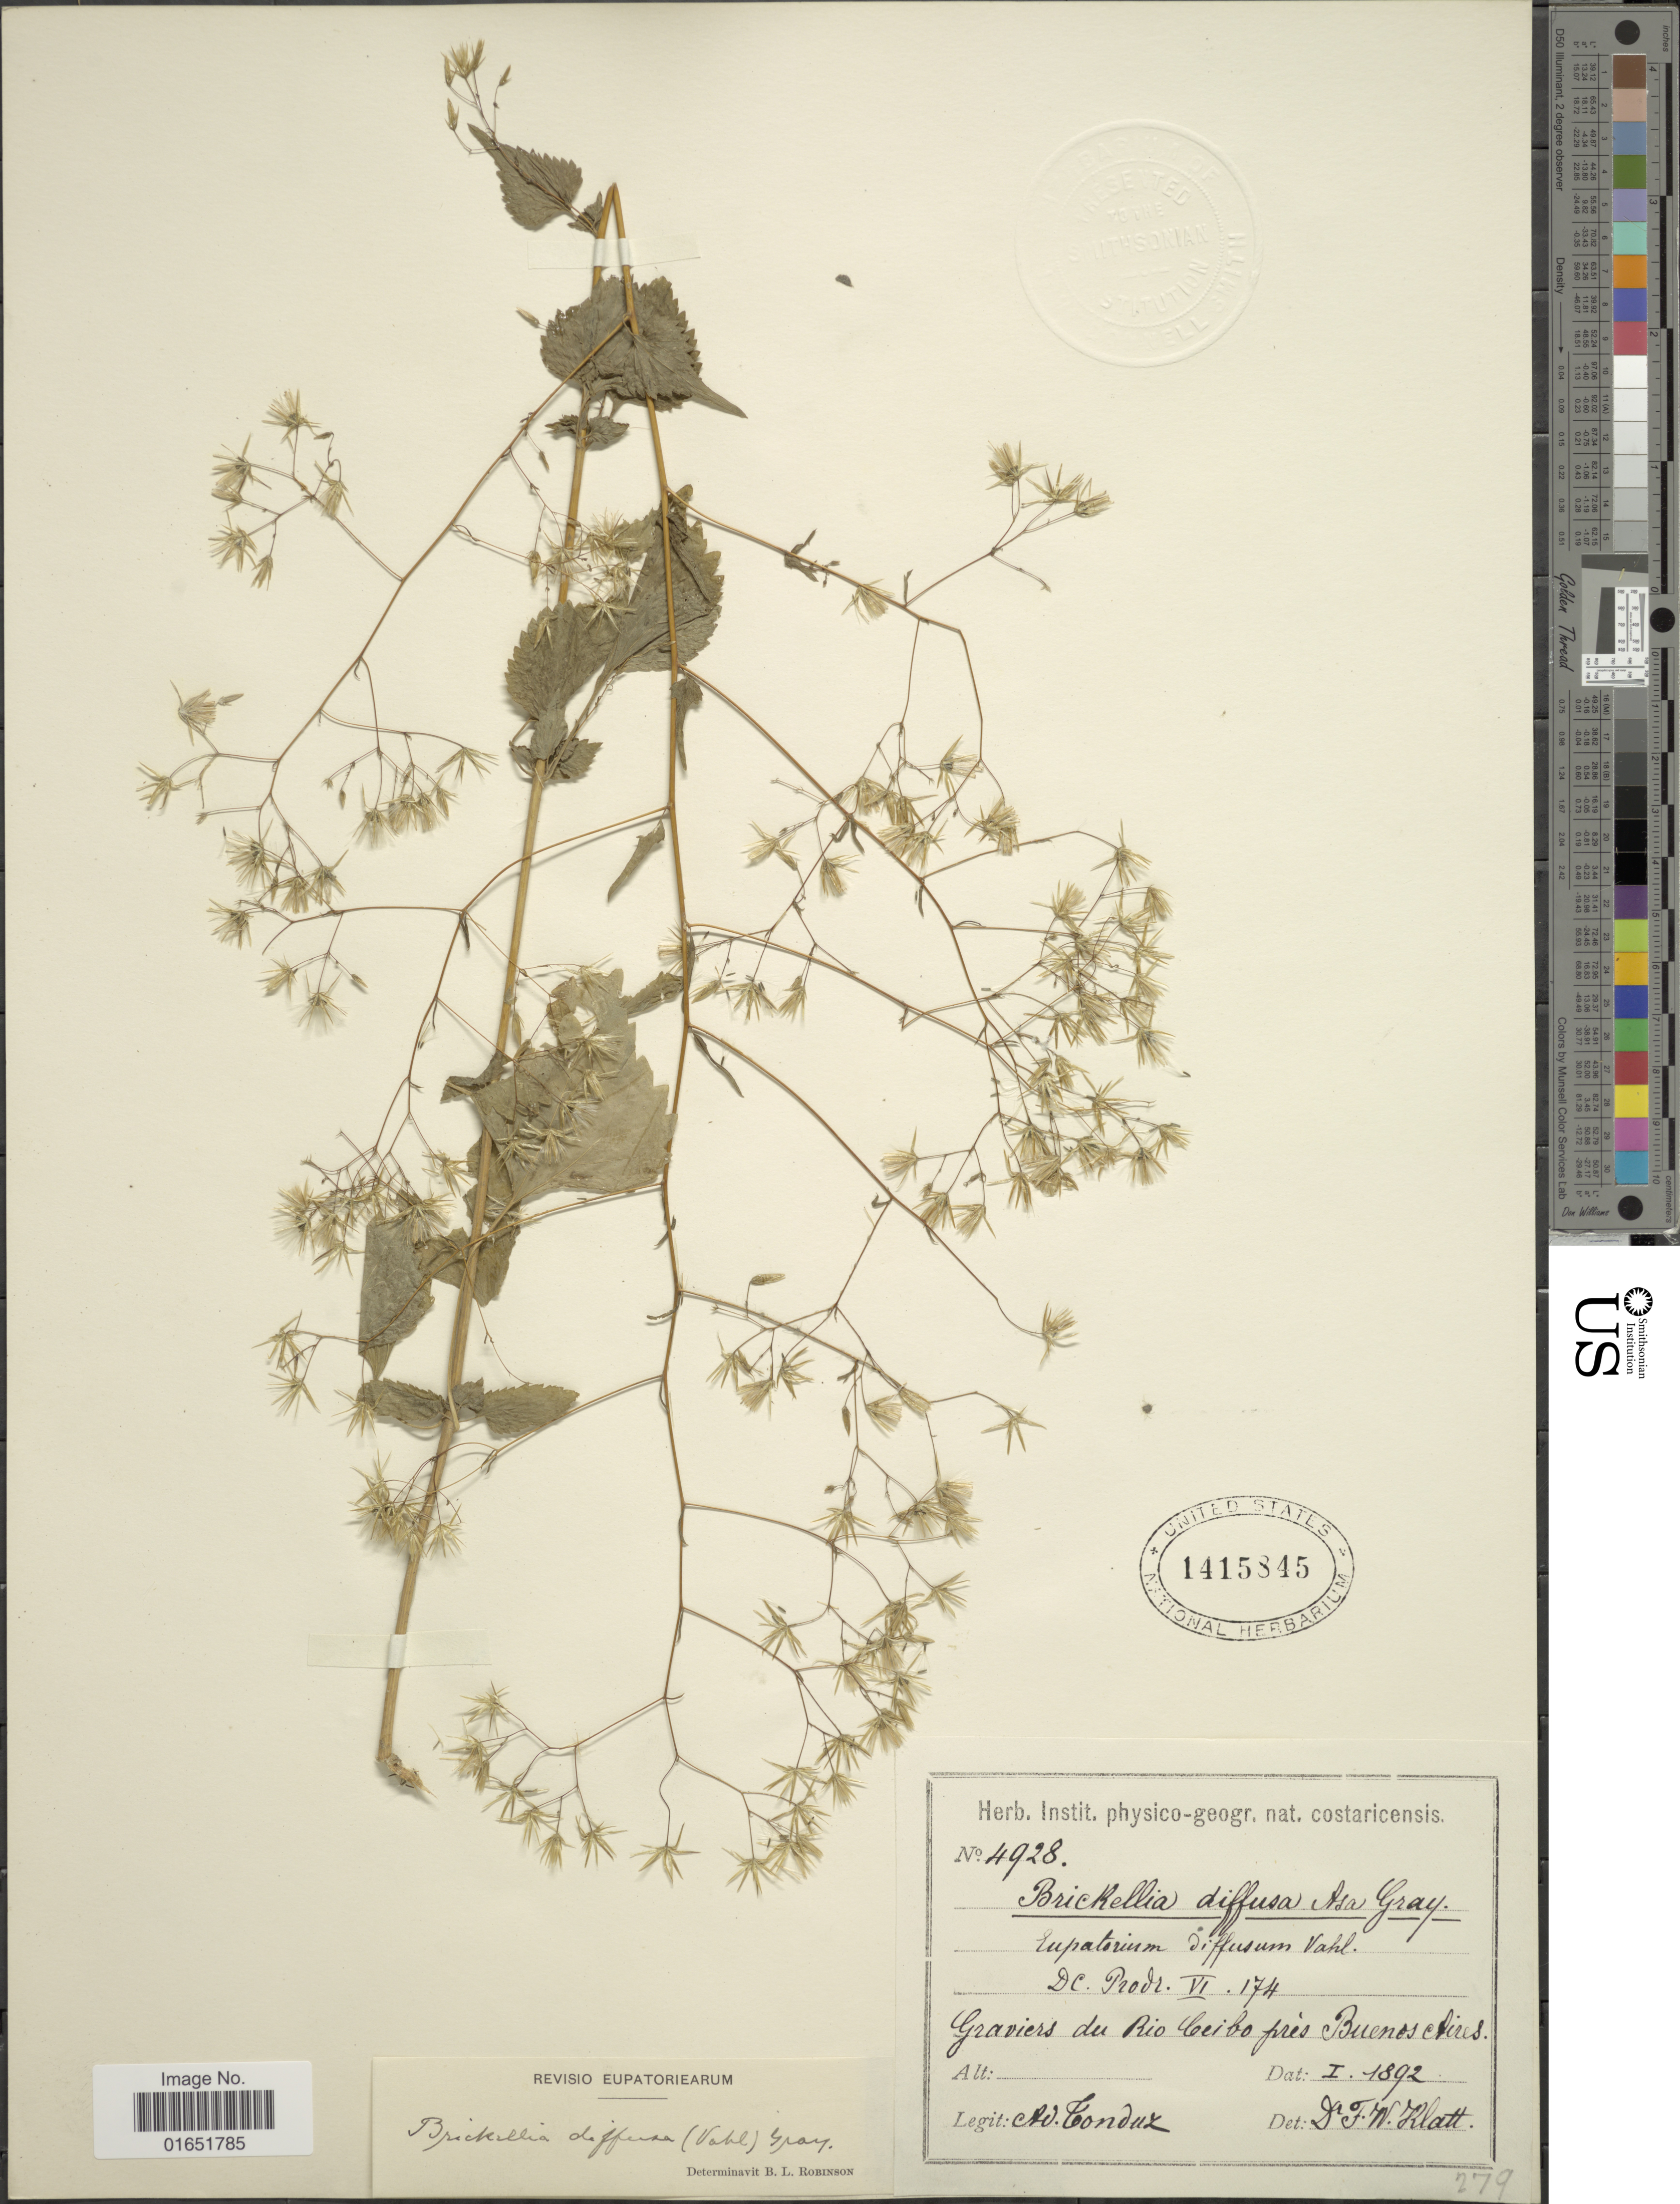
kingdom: Plantae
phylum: Tracheophyta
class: Magnoliopsida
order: Asterales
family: Asteraceae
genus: Brickellia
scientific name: Brickellia diffusa M.E. Jones, nom illeg.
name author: M.E. Jones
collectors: A. Tonduz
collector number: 4928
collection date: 1892-01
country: Costa Rica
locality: Graviers du Rio Ceibo pres Buenos ires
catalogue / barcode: US 1415845